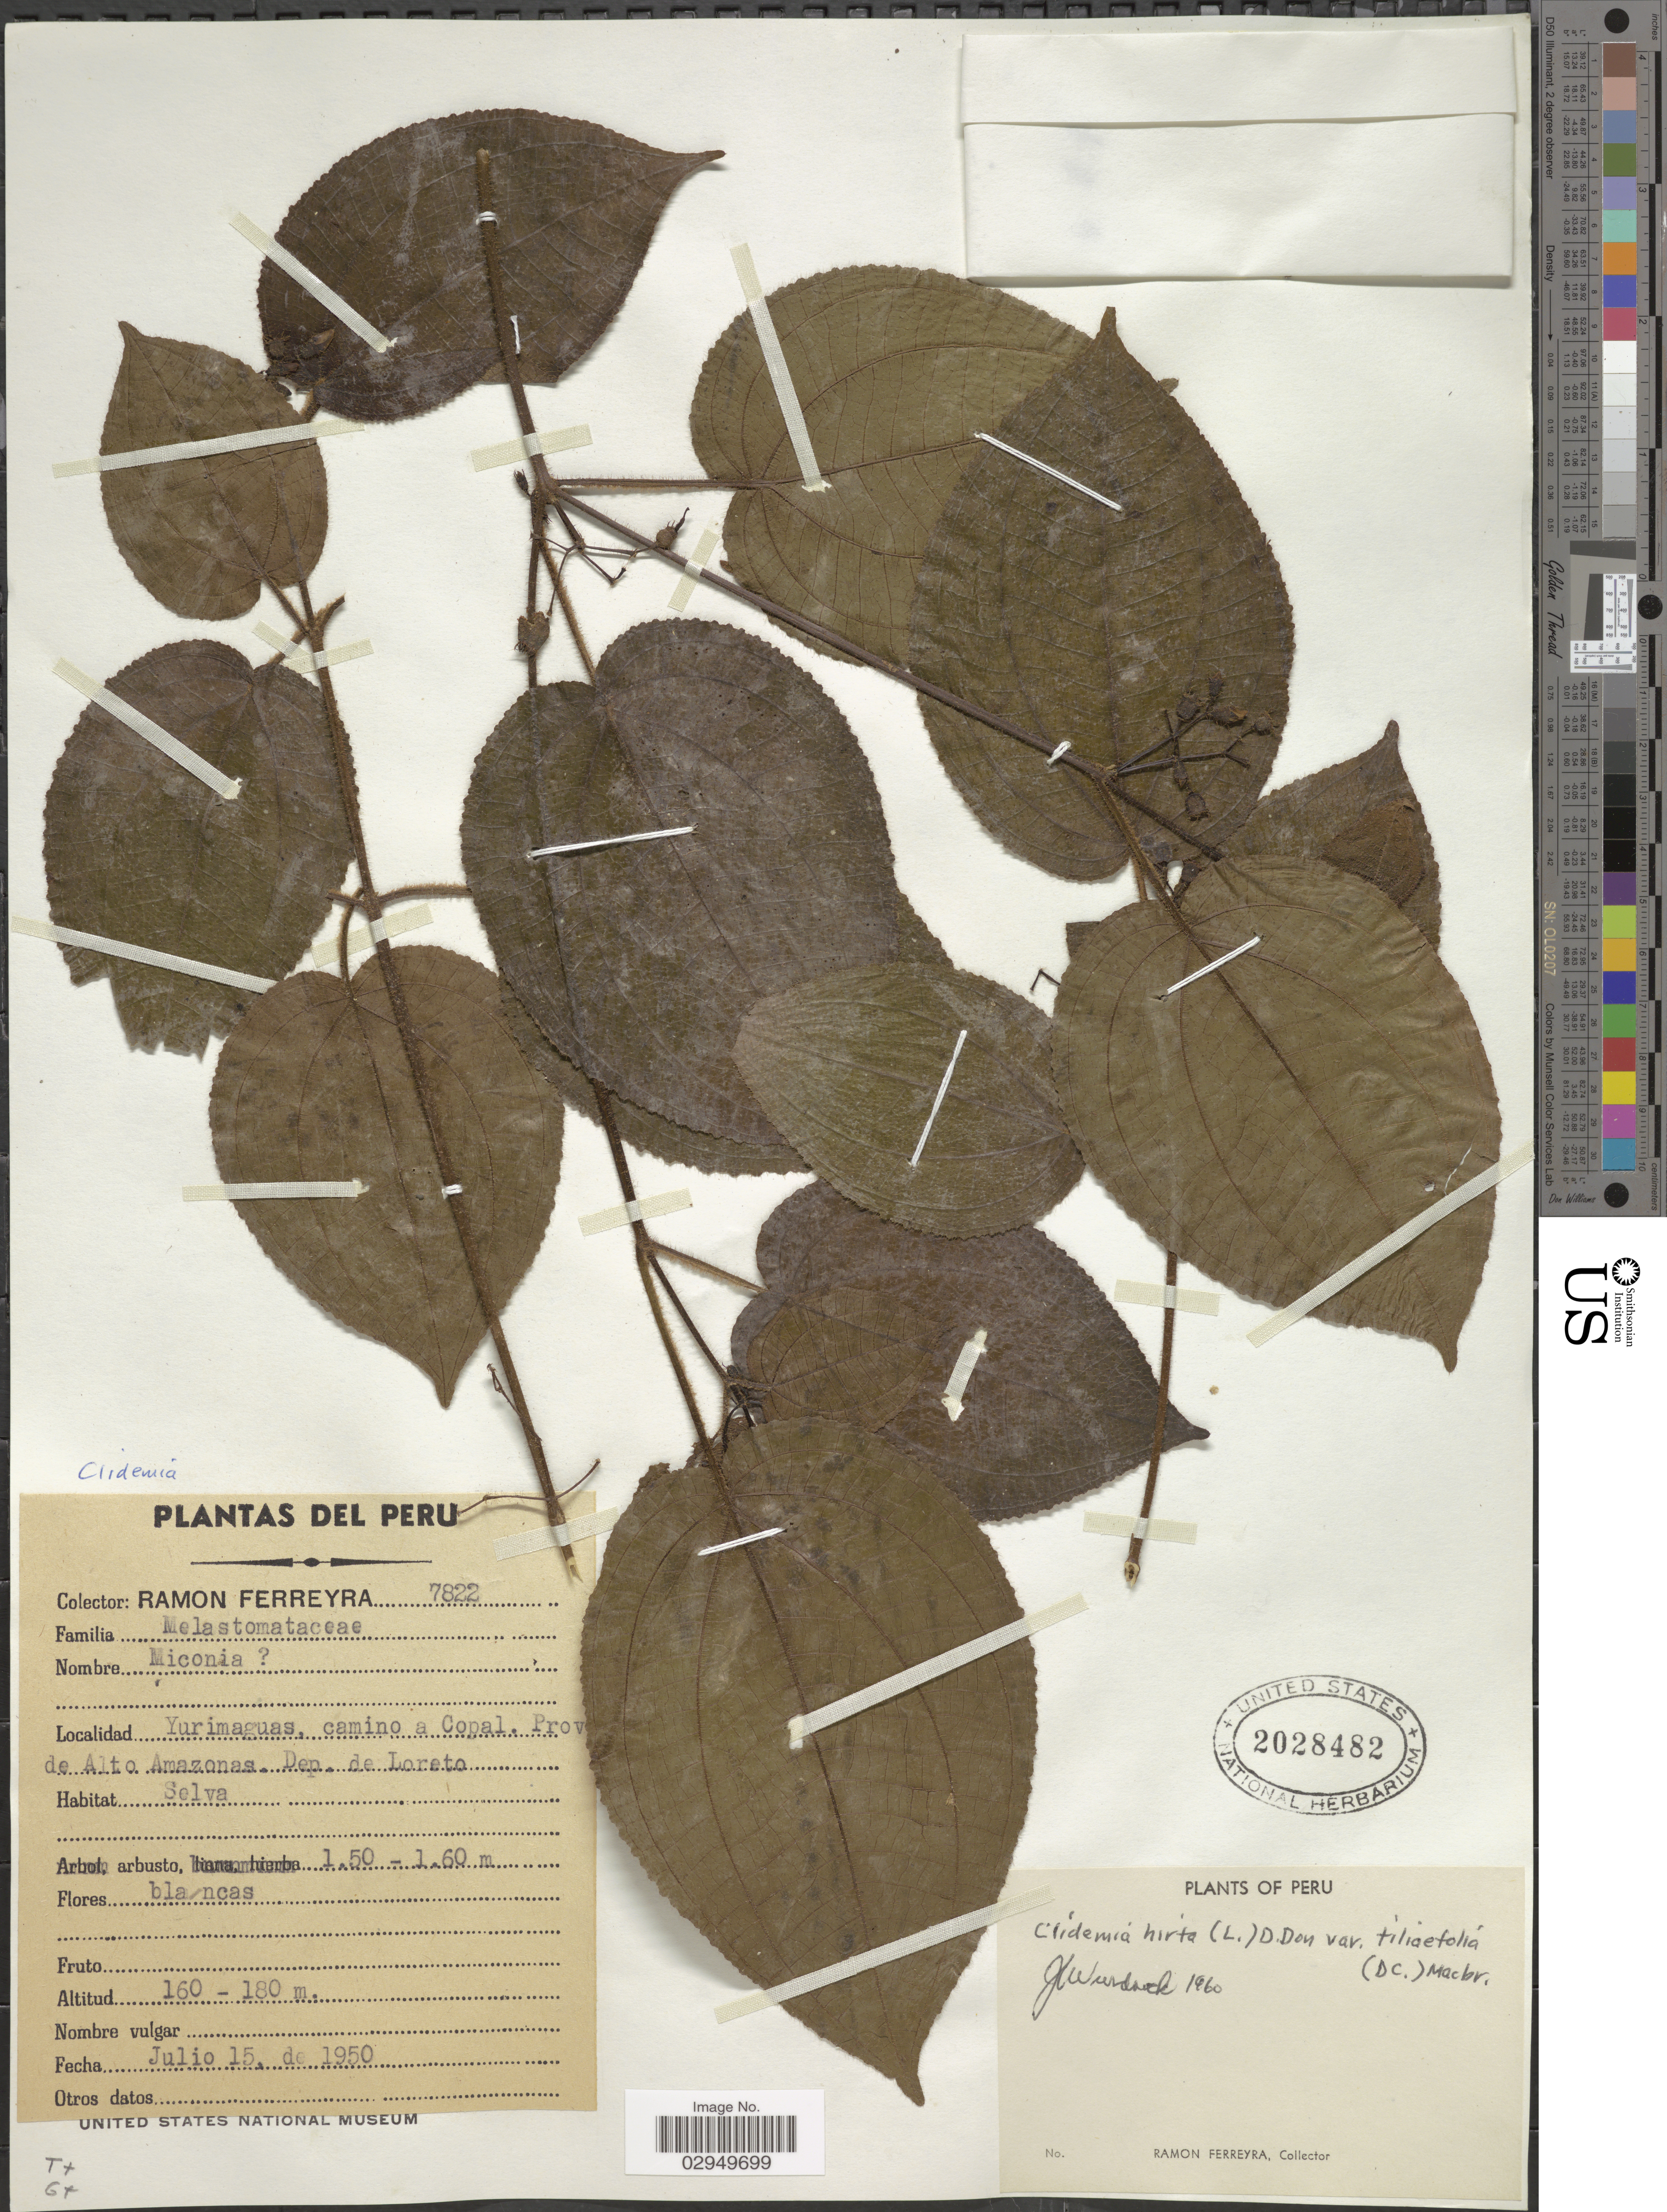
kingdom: Plantae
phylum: Tracheophyta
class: Magnoliopsida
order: Myrtales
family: Melastomataceae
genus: Clidemia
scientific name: Clidemia hirta var. tiliifolia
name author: (DC.) J.F. Macbr.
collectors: R. A. Ferreyra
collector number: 7822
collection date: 1950-07-15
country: Peru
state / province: Loreto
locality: Yurimaguas, camino a Copal. Prov. de Alto Amazonas. Dept. de Loreto.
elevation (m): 160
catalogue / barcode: US 2028482